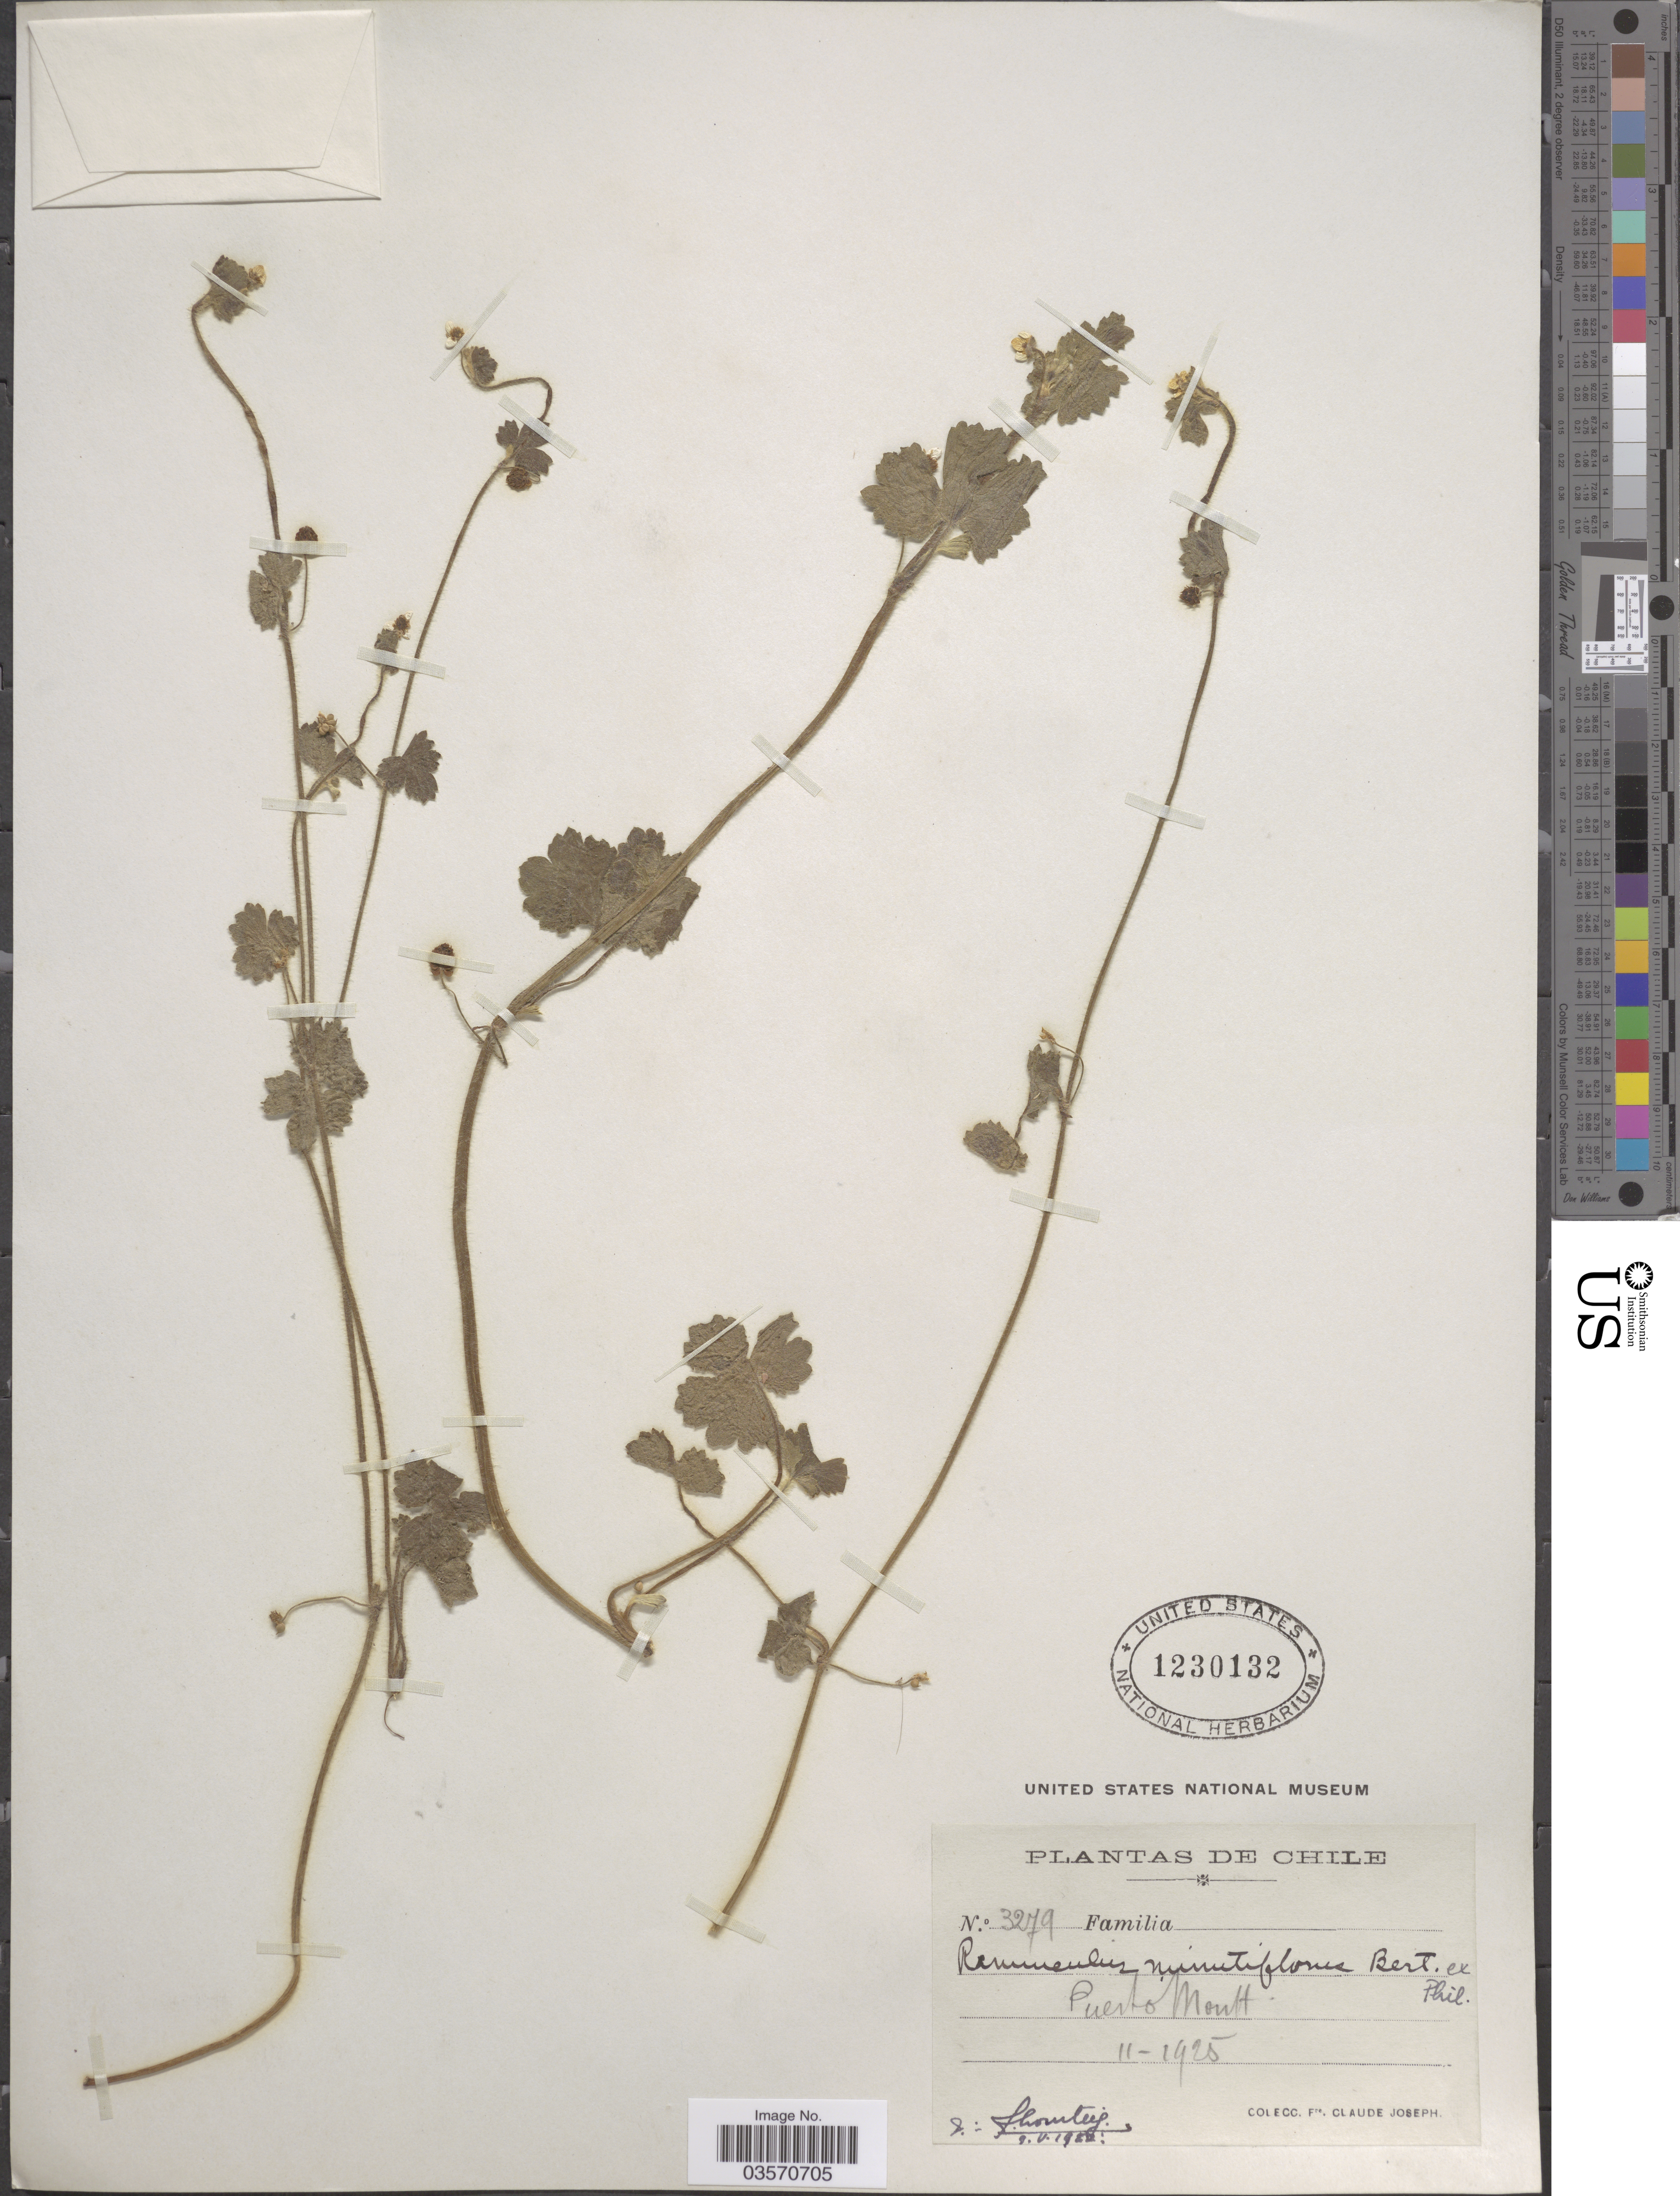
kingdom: Plantae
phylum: Tracheophyta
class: Magnoliopsida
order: Ranunculales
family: Ranunculaceae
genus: Ranunculus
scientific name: Ranunculus minutiflorus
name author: Bertero ex Phil.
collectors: Bro. Claude-Joseph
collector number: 3279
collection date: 1925-11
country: Chile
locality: Puerto Montt.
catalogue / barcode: US 1230132